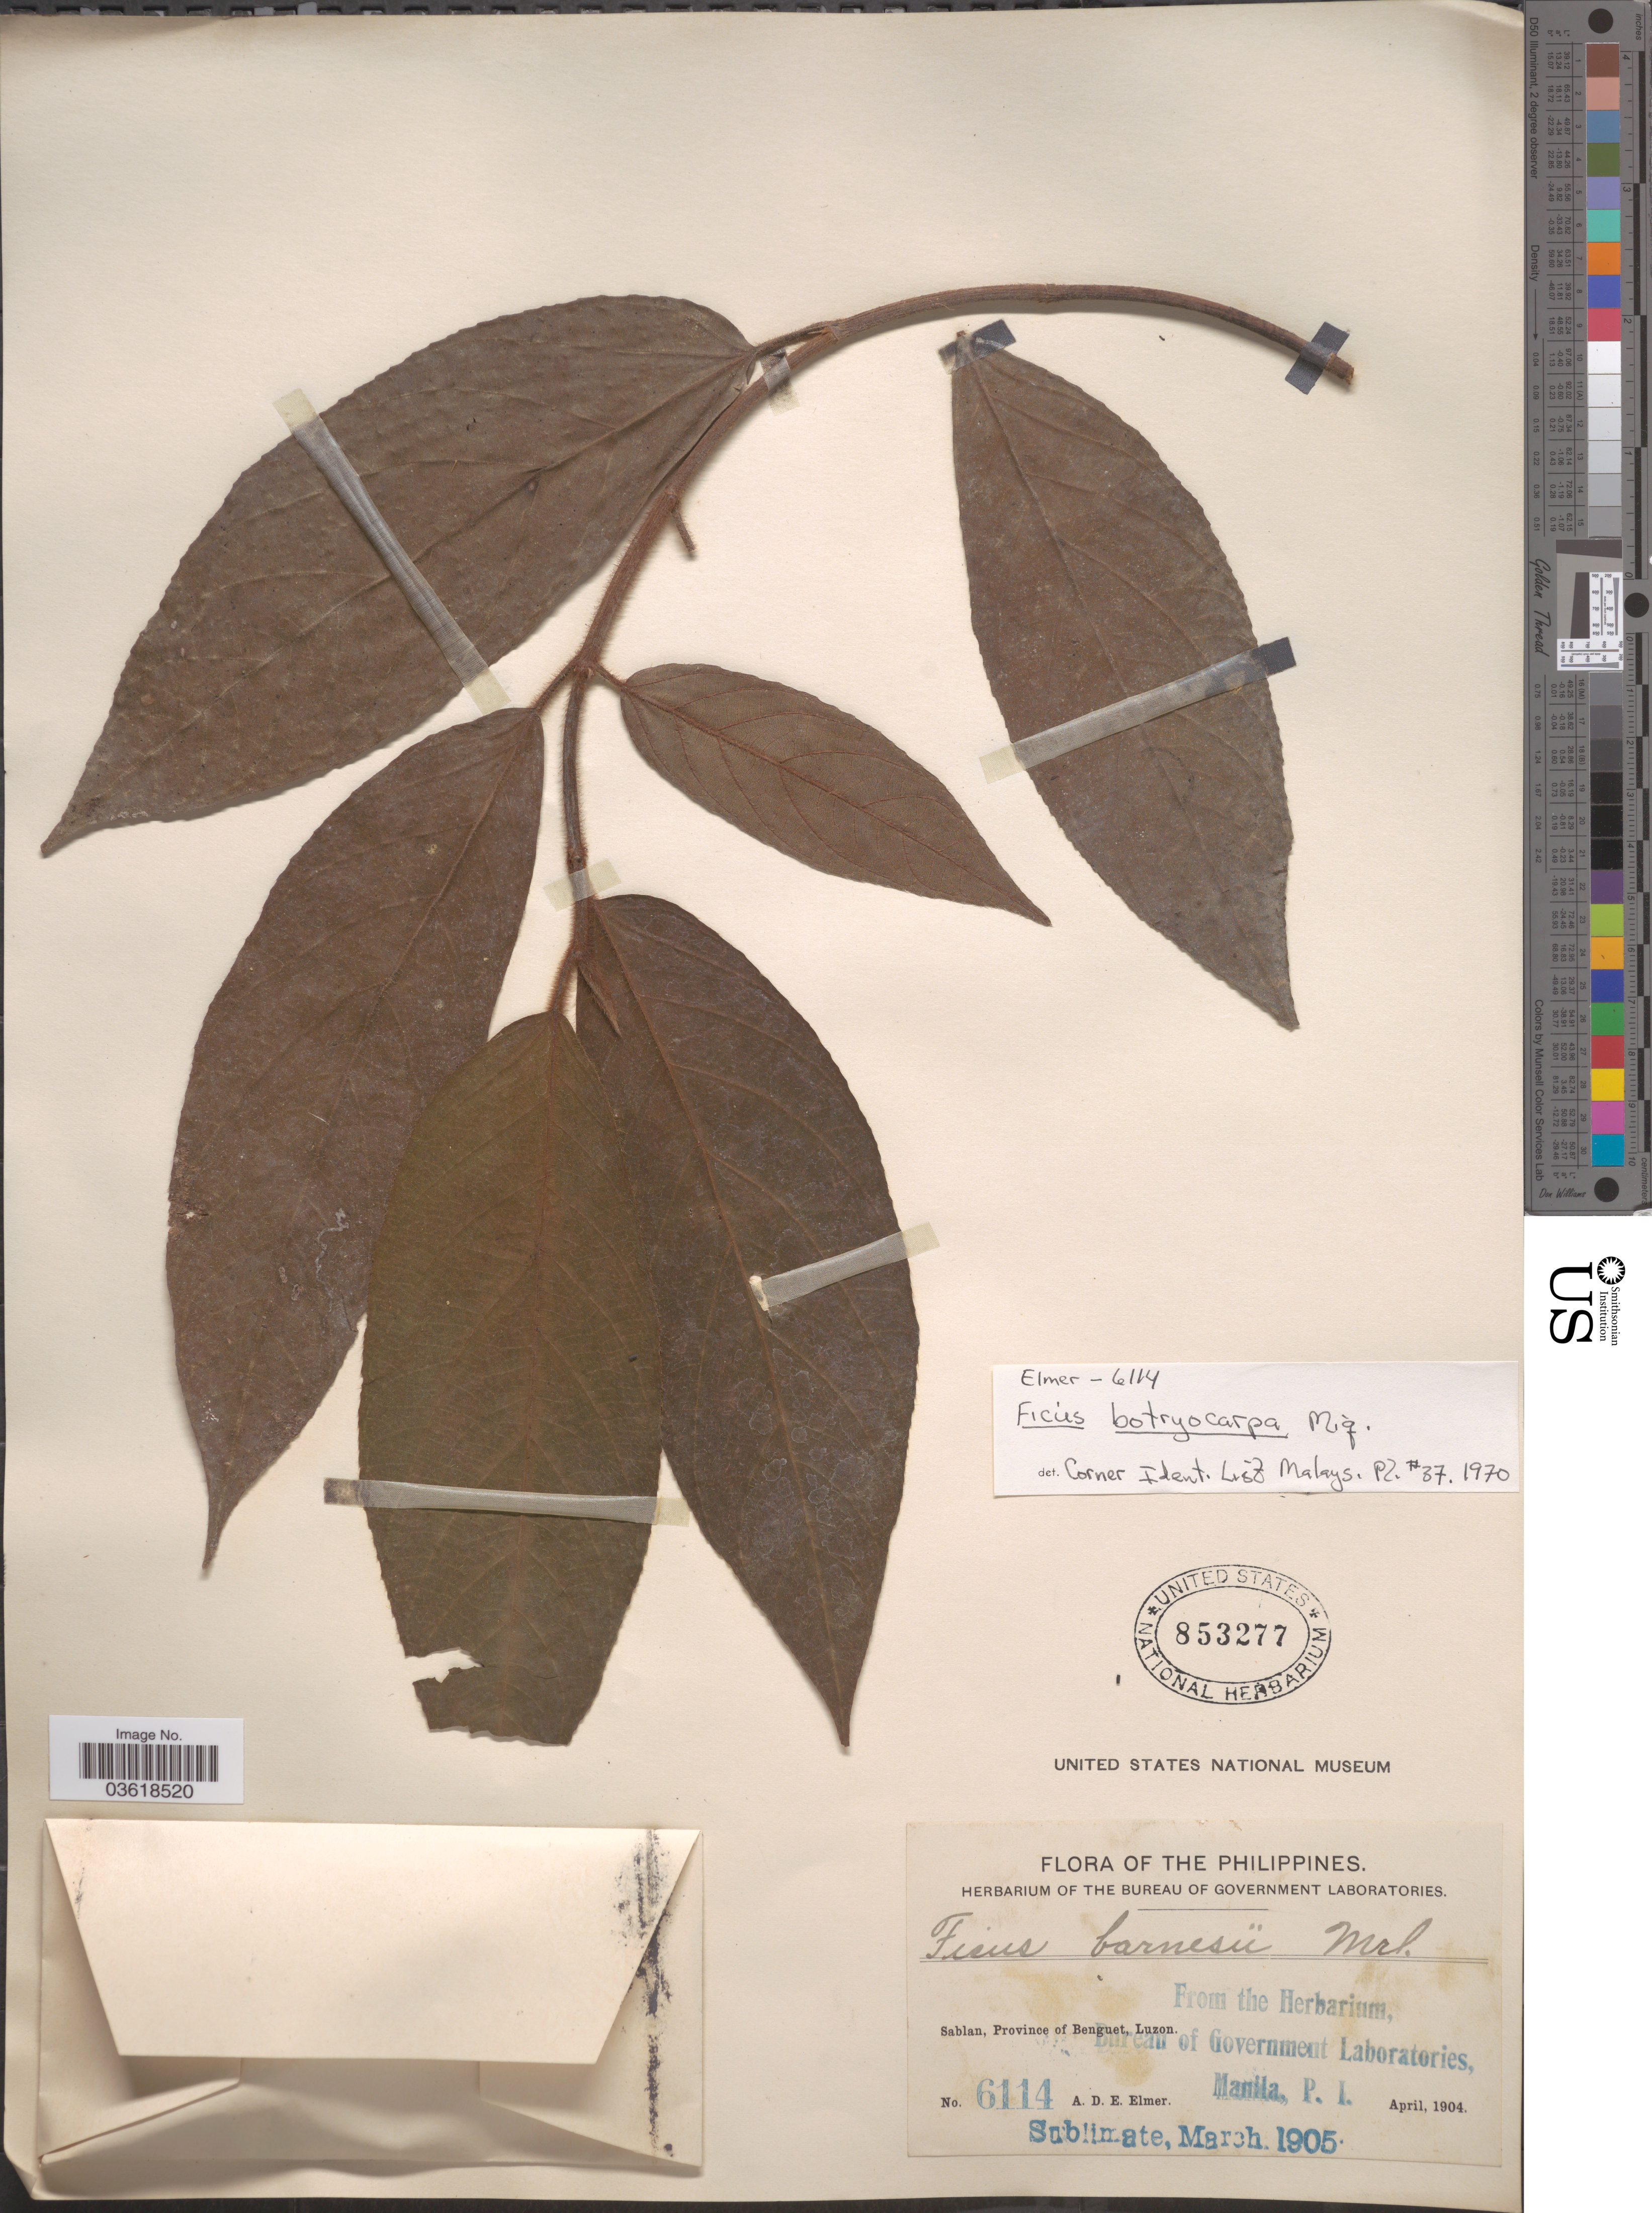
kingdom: Plantae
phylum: Tracheophyta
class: Magnoliopsida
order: Rosales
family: Moraceae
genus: Ficus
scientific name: Ficus botryocarpa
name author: Miq.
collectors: A. D. E. Elmer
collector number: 6114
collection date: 1904-04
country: Philippines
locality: Sablan, Province of Benguet, Luzon.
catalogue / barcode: US 853277